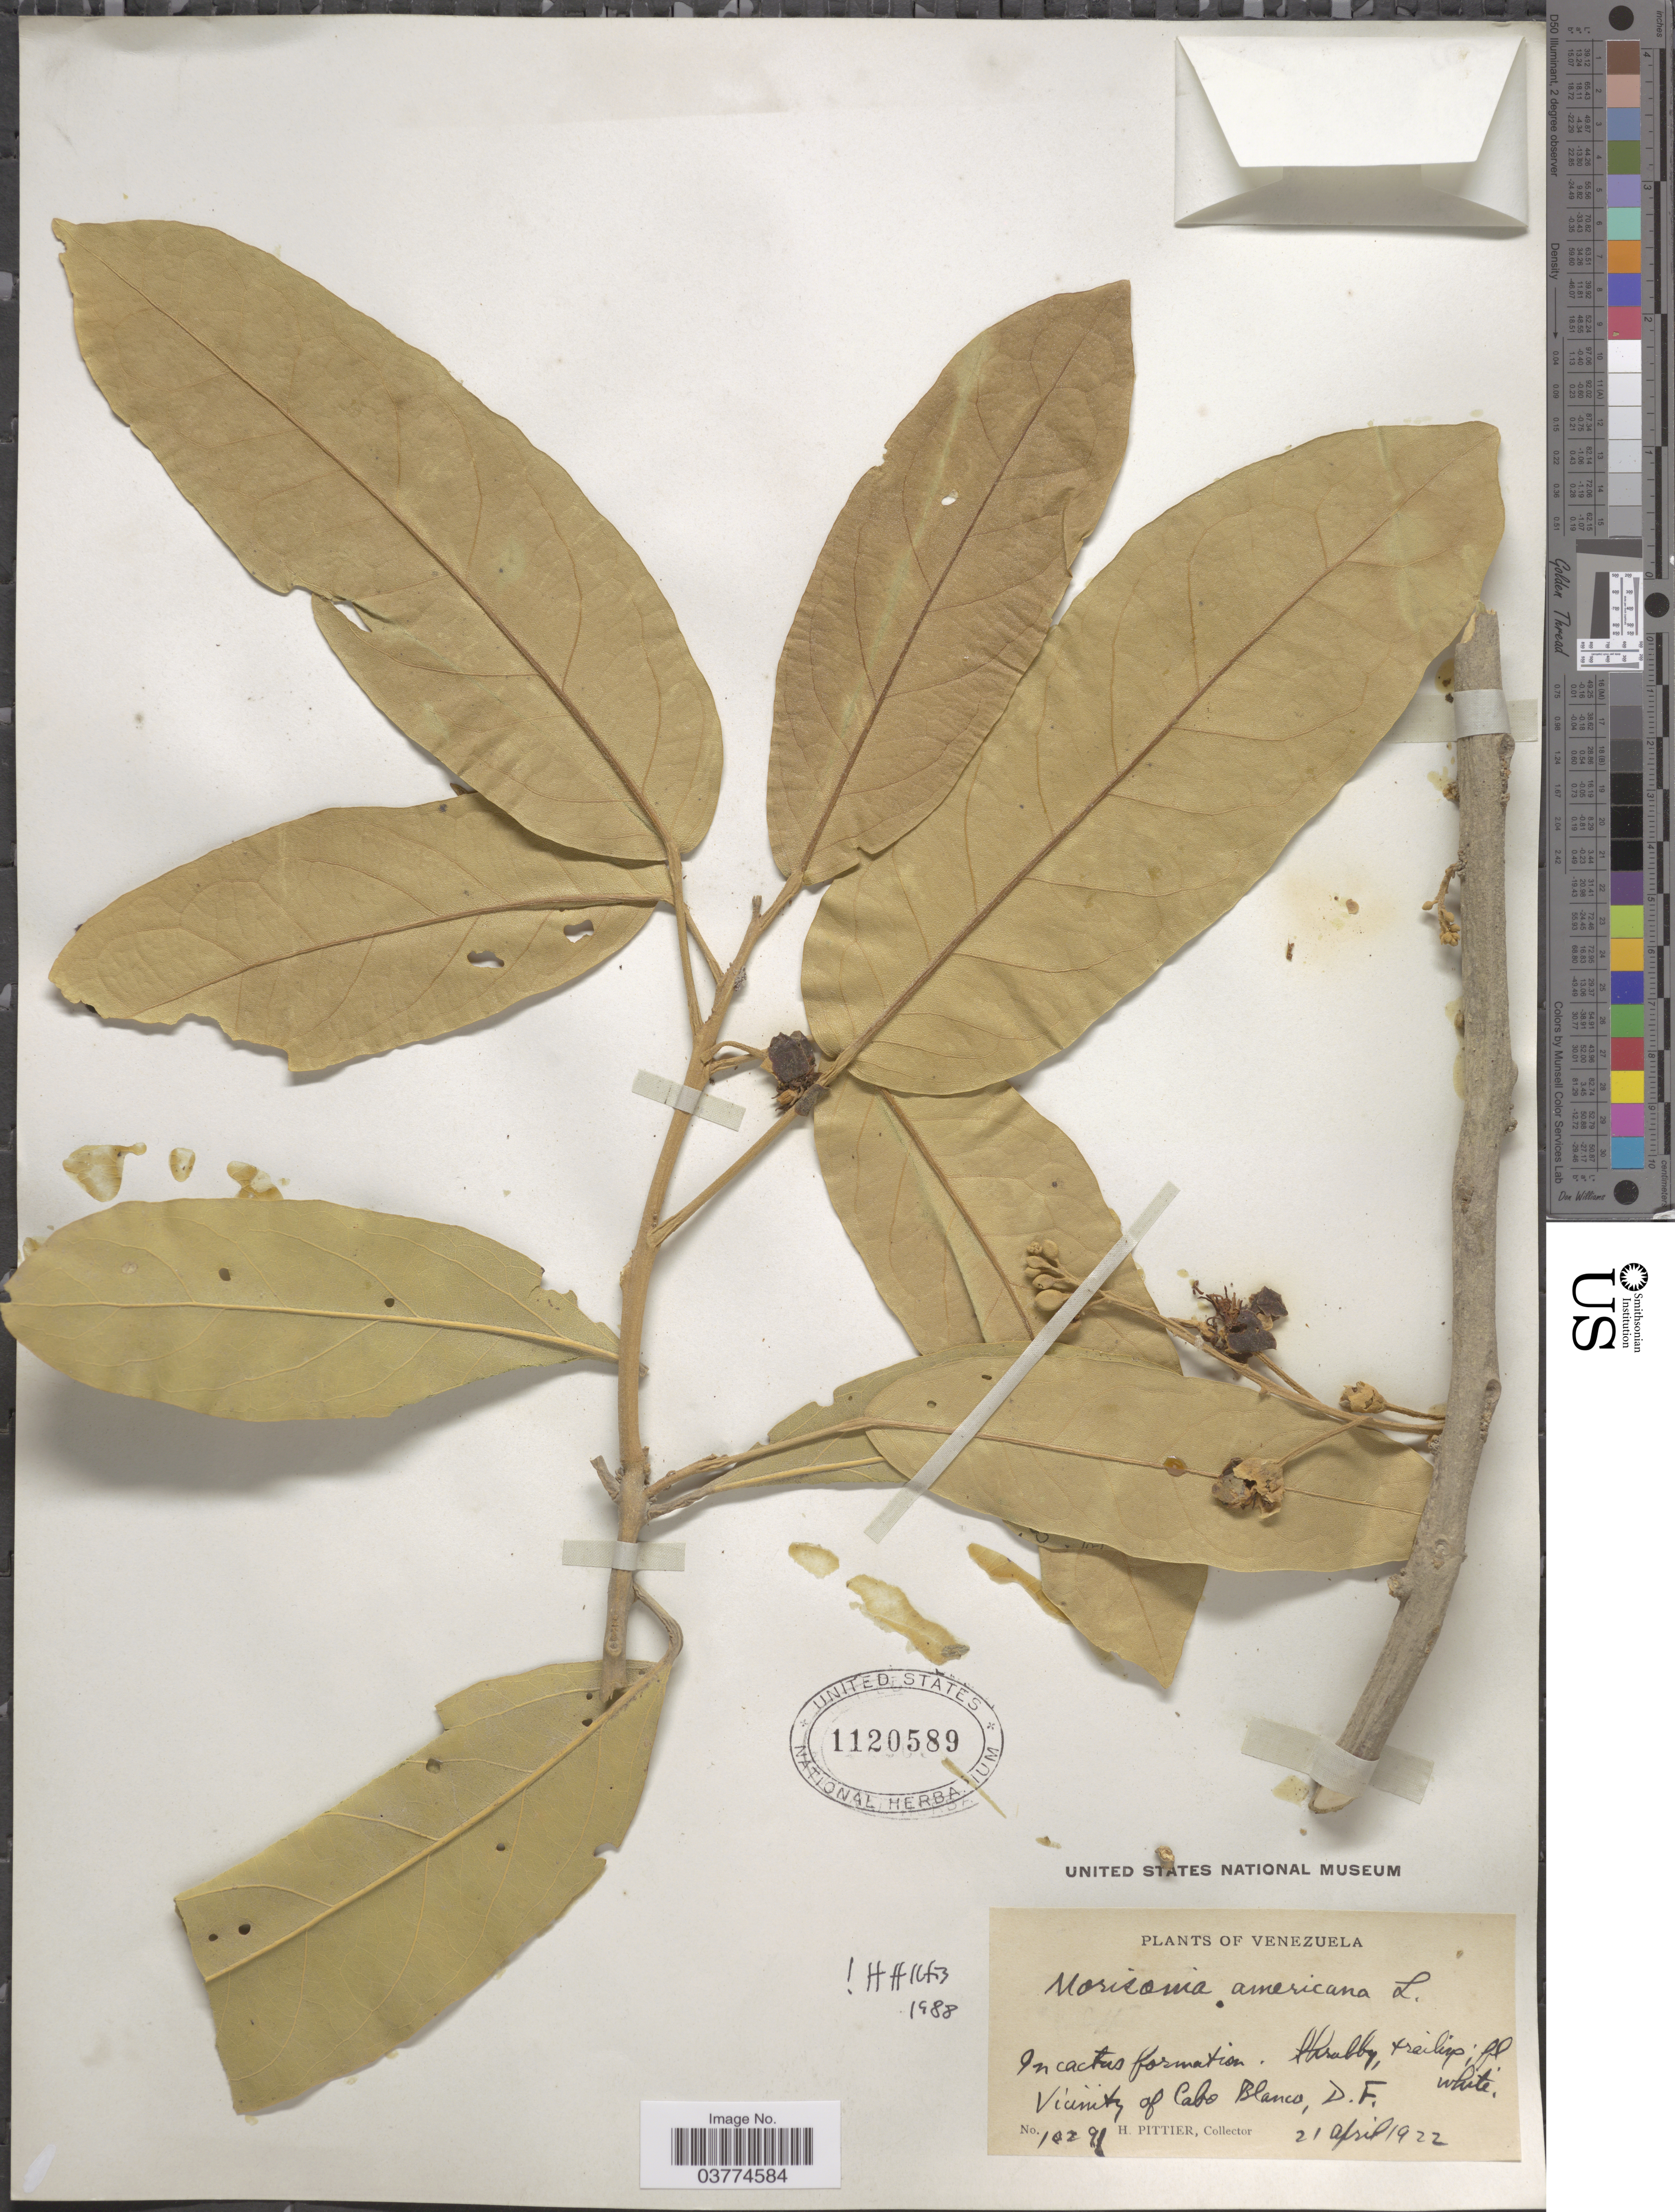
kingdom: Plantae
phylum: Tracheophyta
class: Magnoliopsida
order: Brassicales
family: Capparaceae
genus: Morisonia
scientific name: Morisonia americana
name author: L.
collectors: H. F. Pittier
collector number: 10291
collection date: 1922-04-21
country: Venezuela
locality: Vicinity of Cabo Blanco, D.F.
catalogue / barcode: US 1120589